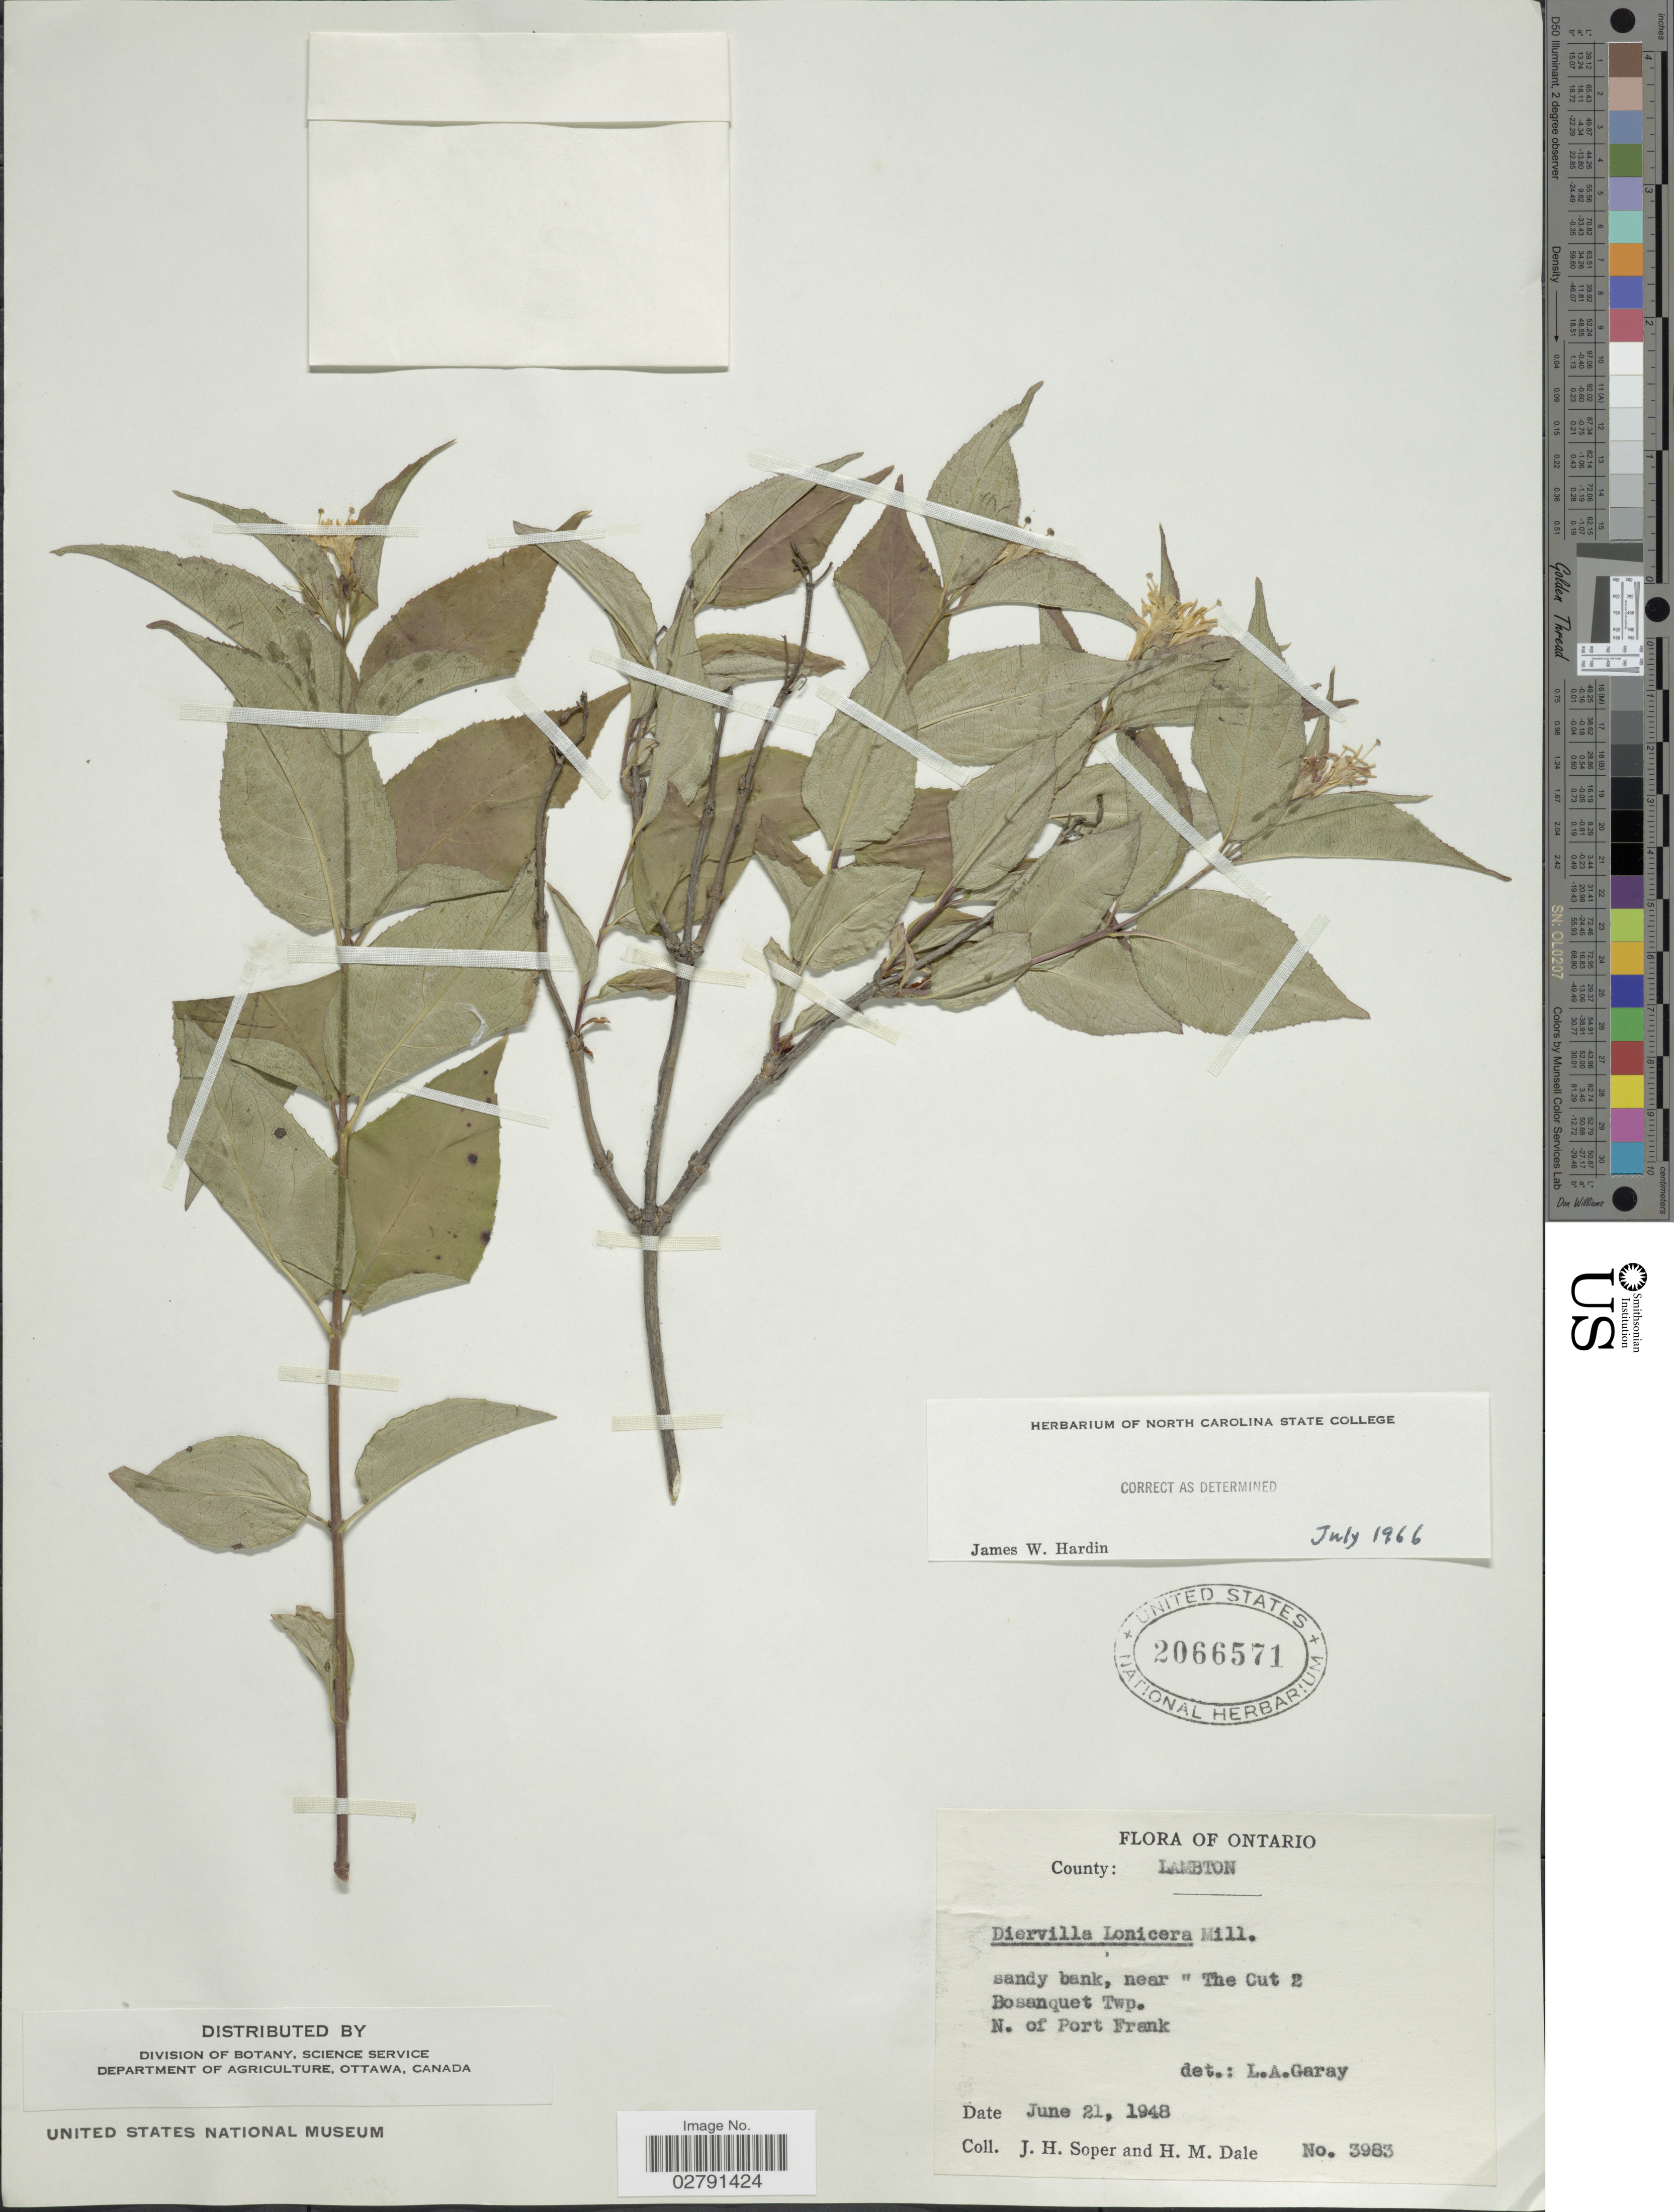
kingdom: Plantae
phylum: Tracheophyta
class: Magnoliopsida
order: Dipsacales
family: Caprifoliaceae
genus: Diervilla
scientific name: Diervilla lonicera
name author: Mill.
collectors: J. H. Soper & H. M. Dale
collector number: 3983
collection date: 1948-06-21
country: Canada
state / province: Ontario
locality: County: Lambton, sandy bank, near The Cut 2 Bosanquet Twp., N. of Port Frank.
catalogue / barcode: US 2066571